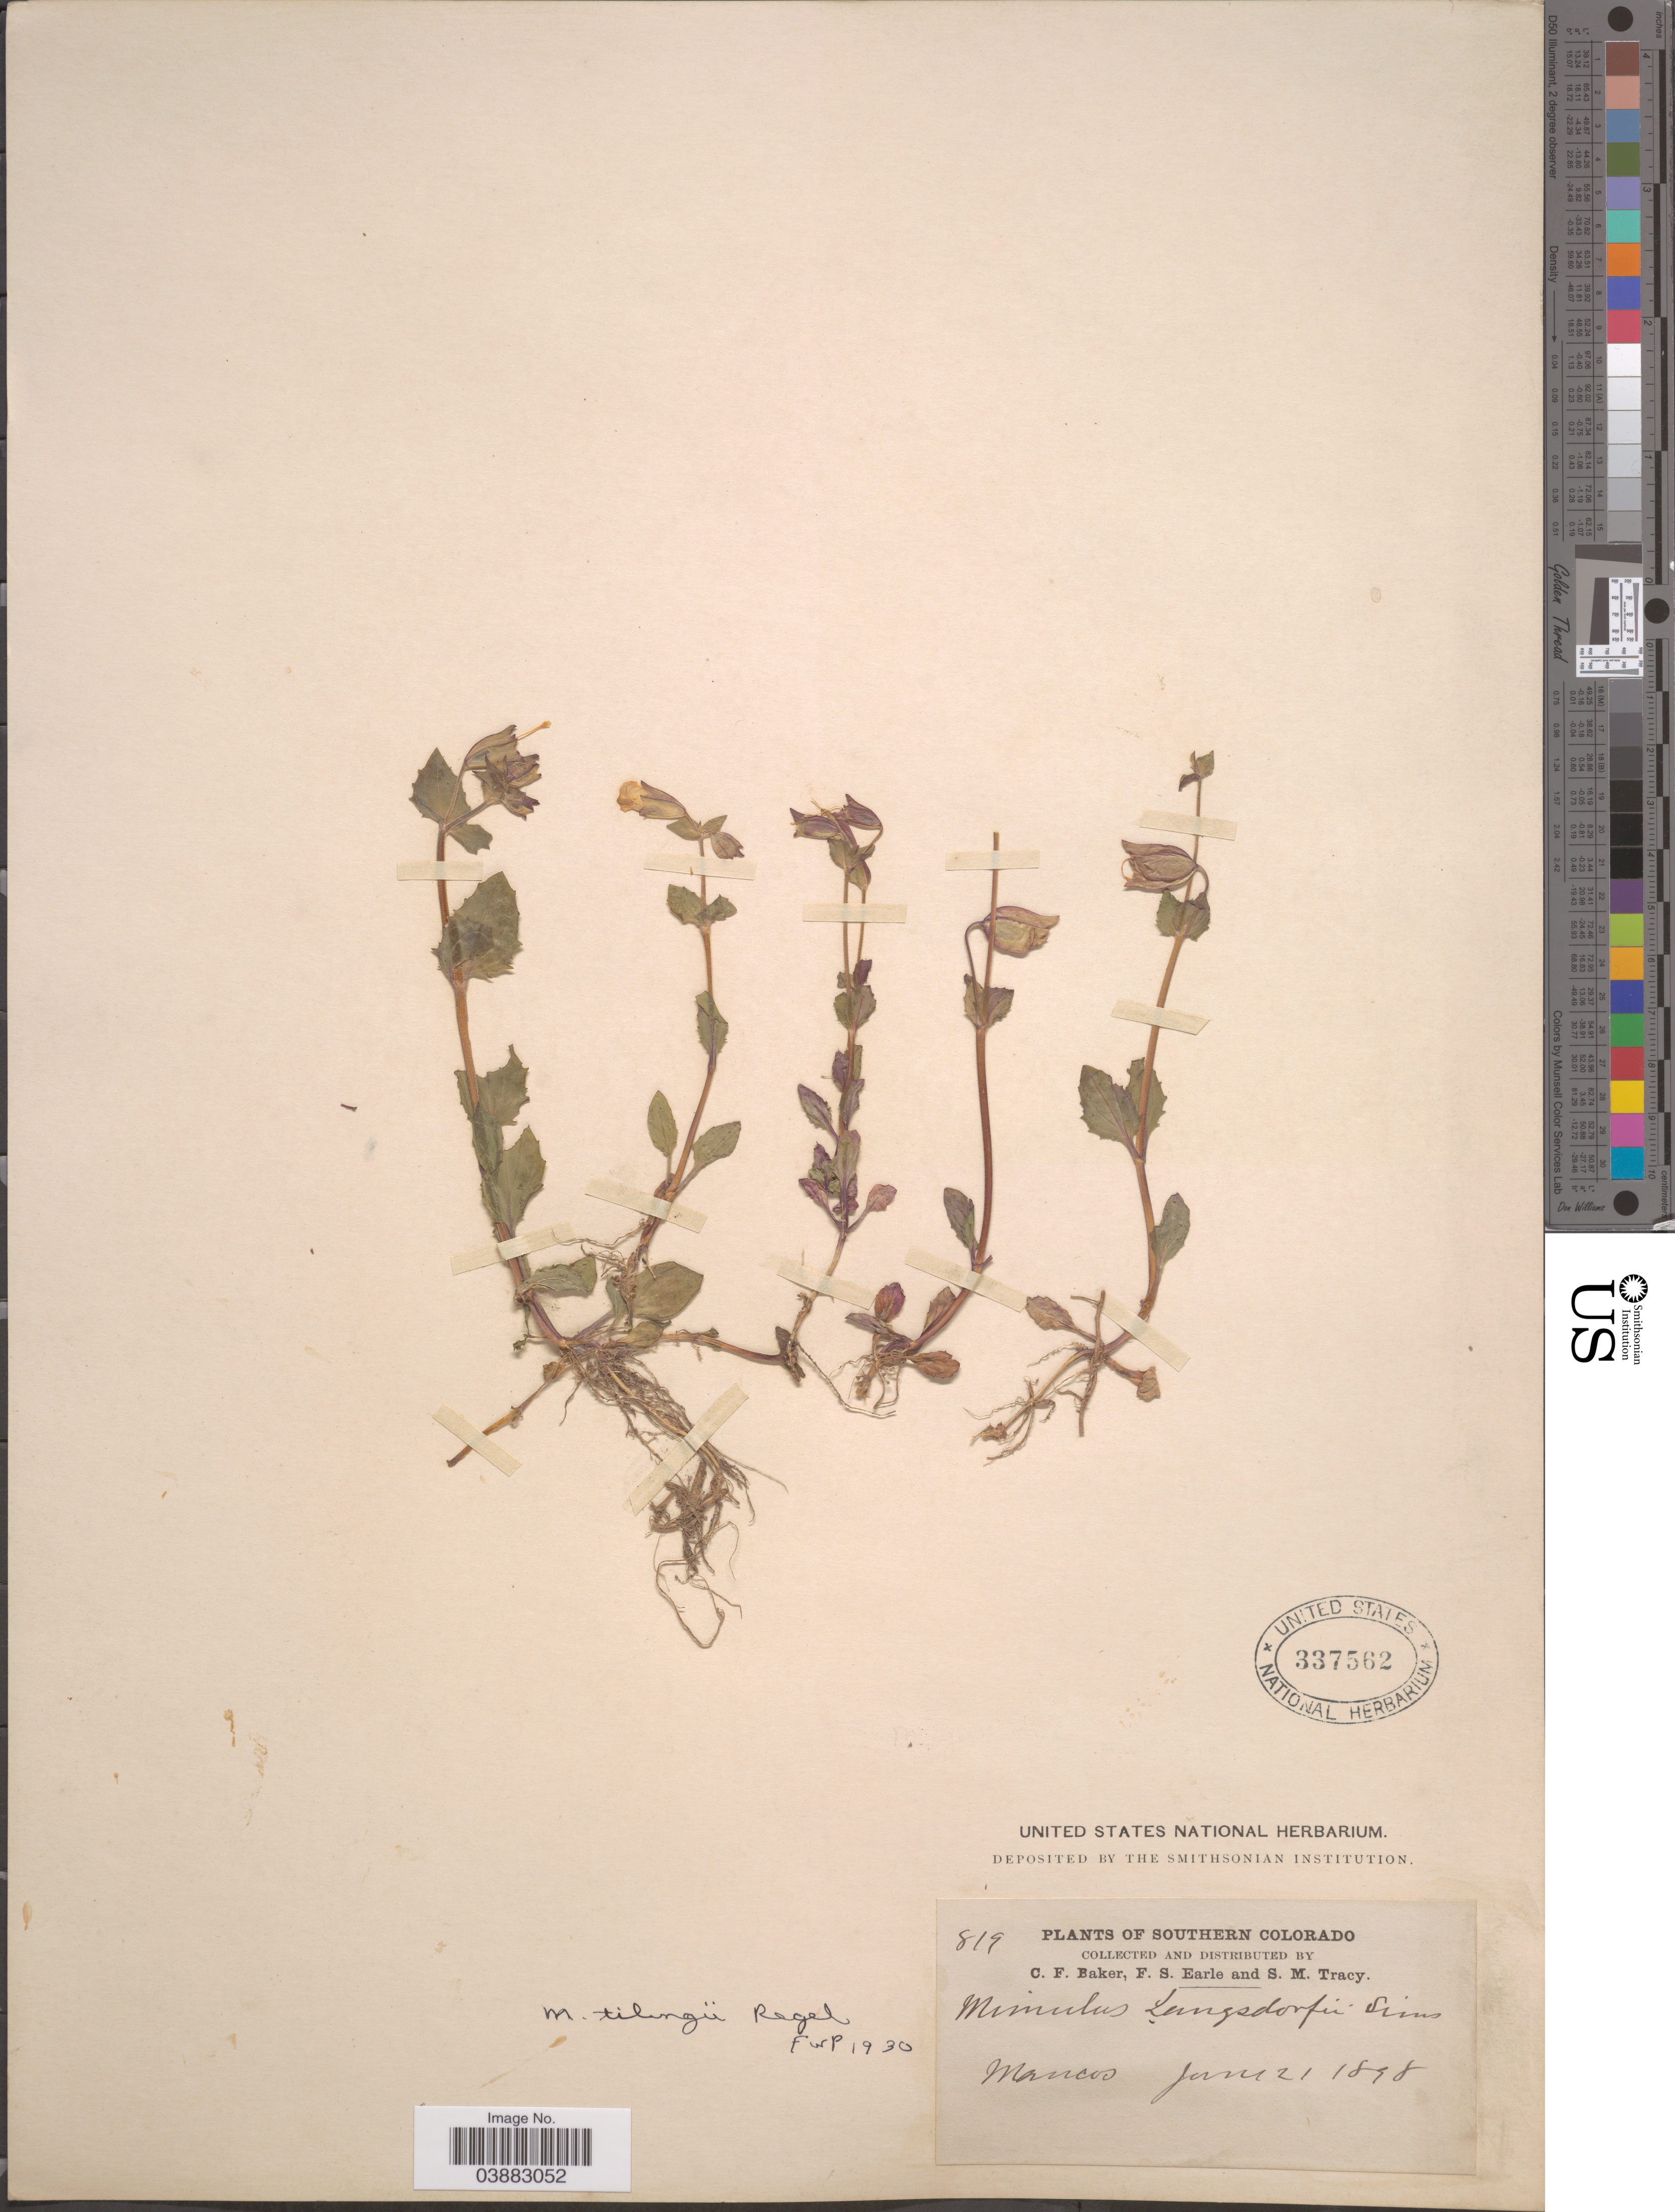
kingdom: Plantae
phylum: Tracheophyta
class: Magnoliopsida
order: Lamiales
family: Phrymaceae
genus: Mimulus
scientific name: Mimulus tilingii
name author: Regel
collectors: C. F. Baker, F. S. Earle & S. M. Tracy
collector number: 819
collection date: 1898-06-21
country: United States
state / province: Colorado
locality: Southern Colorado. Mancos.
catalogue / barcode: US 337562